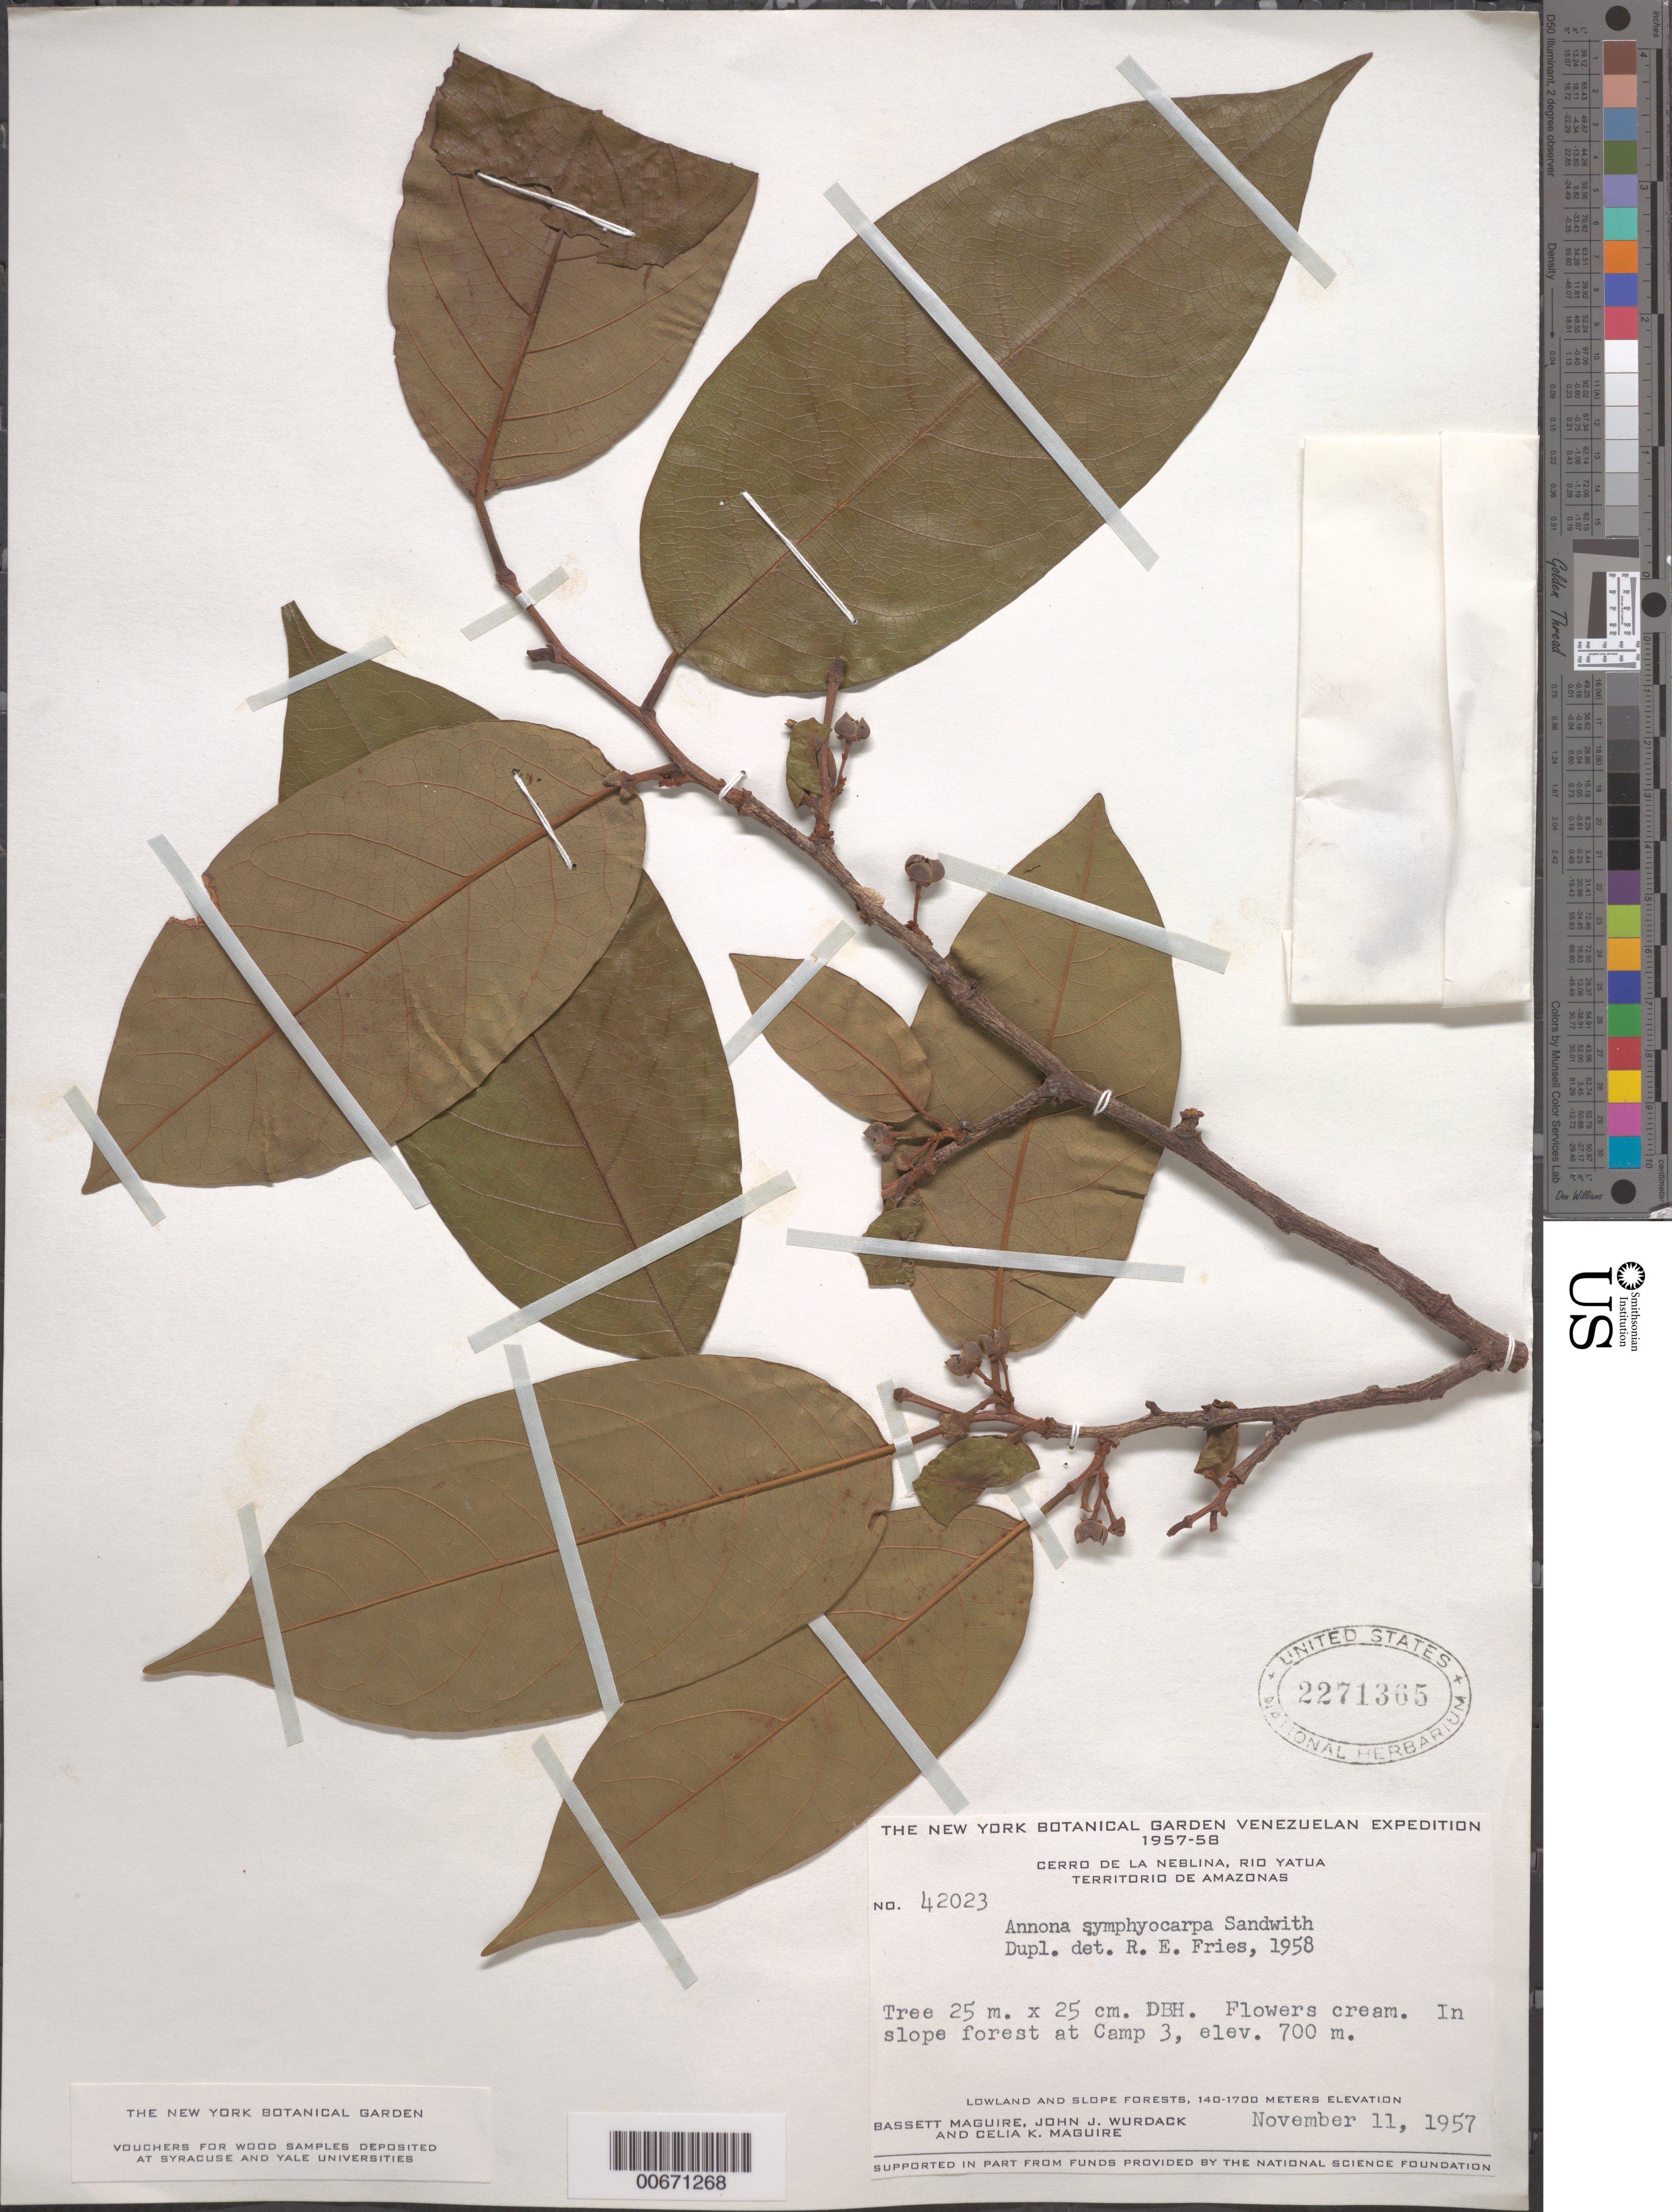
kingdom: Plantae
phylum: Tracheophyta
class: Magnoliopsida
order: Magnoliales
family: Annonaceae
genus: Annona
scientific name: Annona symphyocarpa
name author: Sandwith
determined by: Fries, R. E.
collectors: B. Maguire, J. J. Wurdack & C. K. Maguire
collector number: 42023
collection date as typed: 11-Nov-57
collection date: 1957-11-11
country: Venezuela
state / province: Amazonas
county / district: Río Negro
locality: Cerro de la Neblina, Río Yatua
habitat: Lowland & slope forests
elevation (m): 700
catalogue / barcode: US 2271365